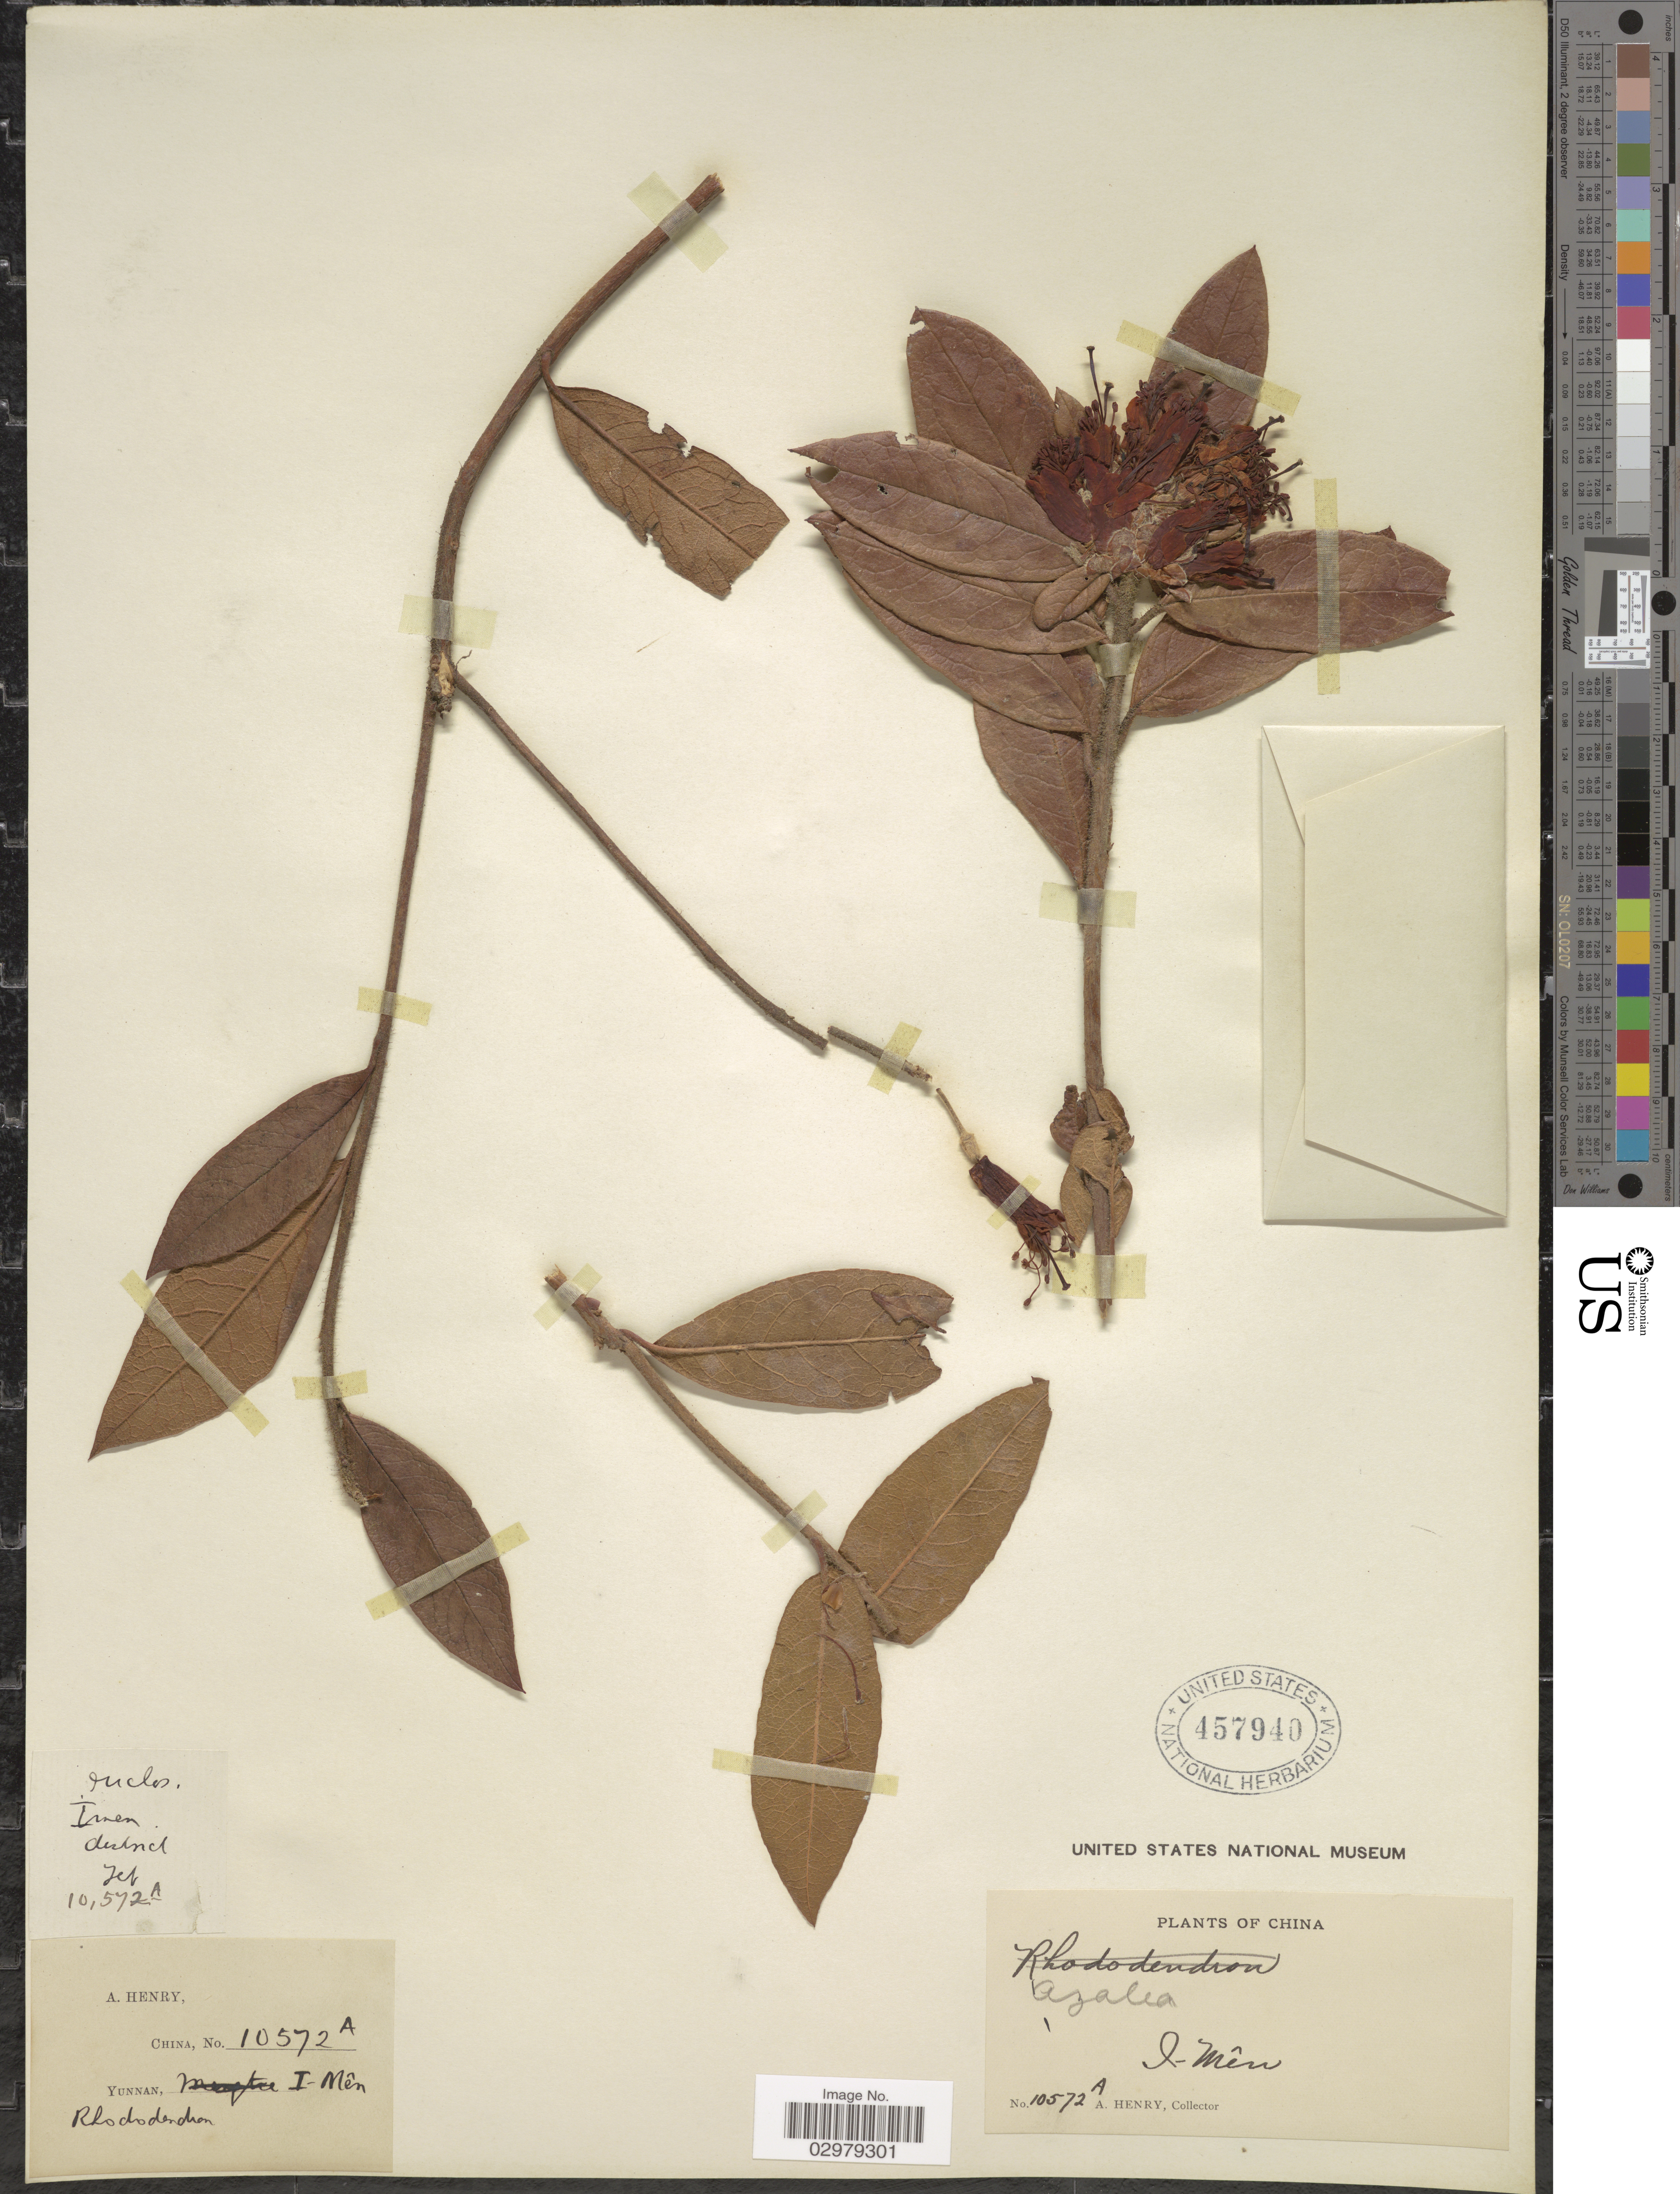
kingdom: Plantae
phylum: Tracheophyta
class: Magnoliopsida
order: Ericales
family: Ericaceae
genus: Rhododendron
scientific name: Rhododendron sp.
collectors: A. Henry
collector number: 10572 A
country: China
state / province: Yunnan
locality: I-Mên district.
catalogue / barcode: US 457940